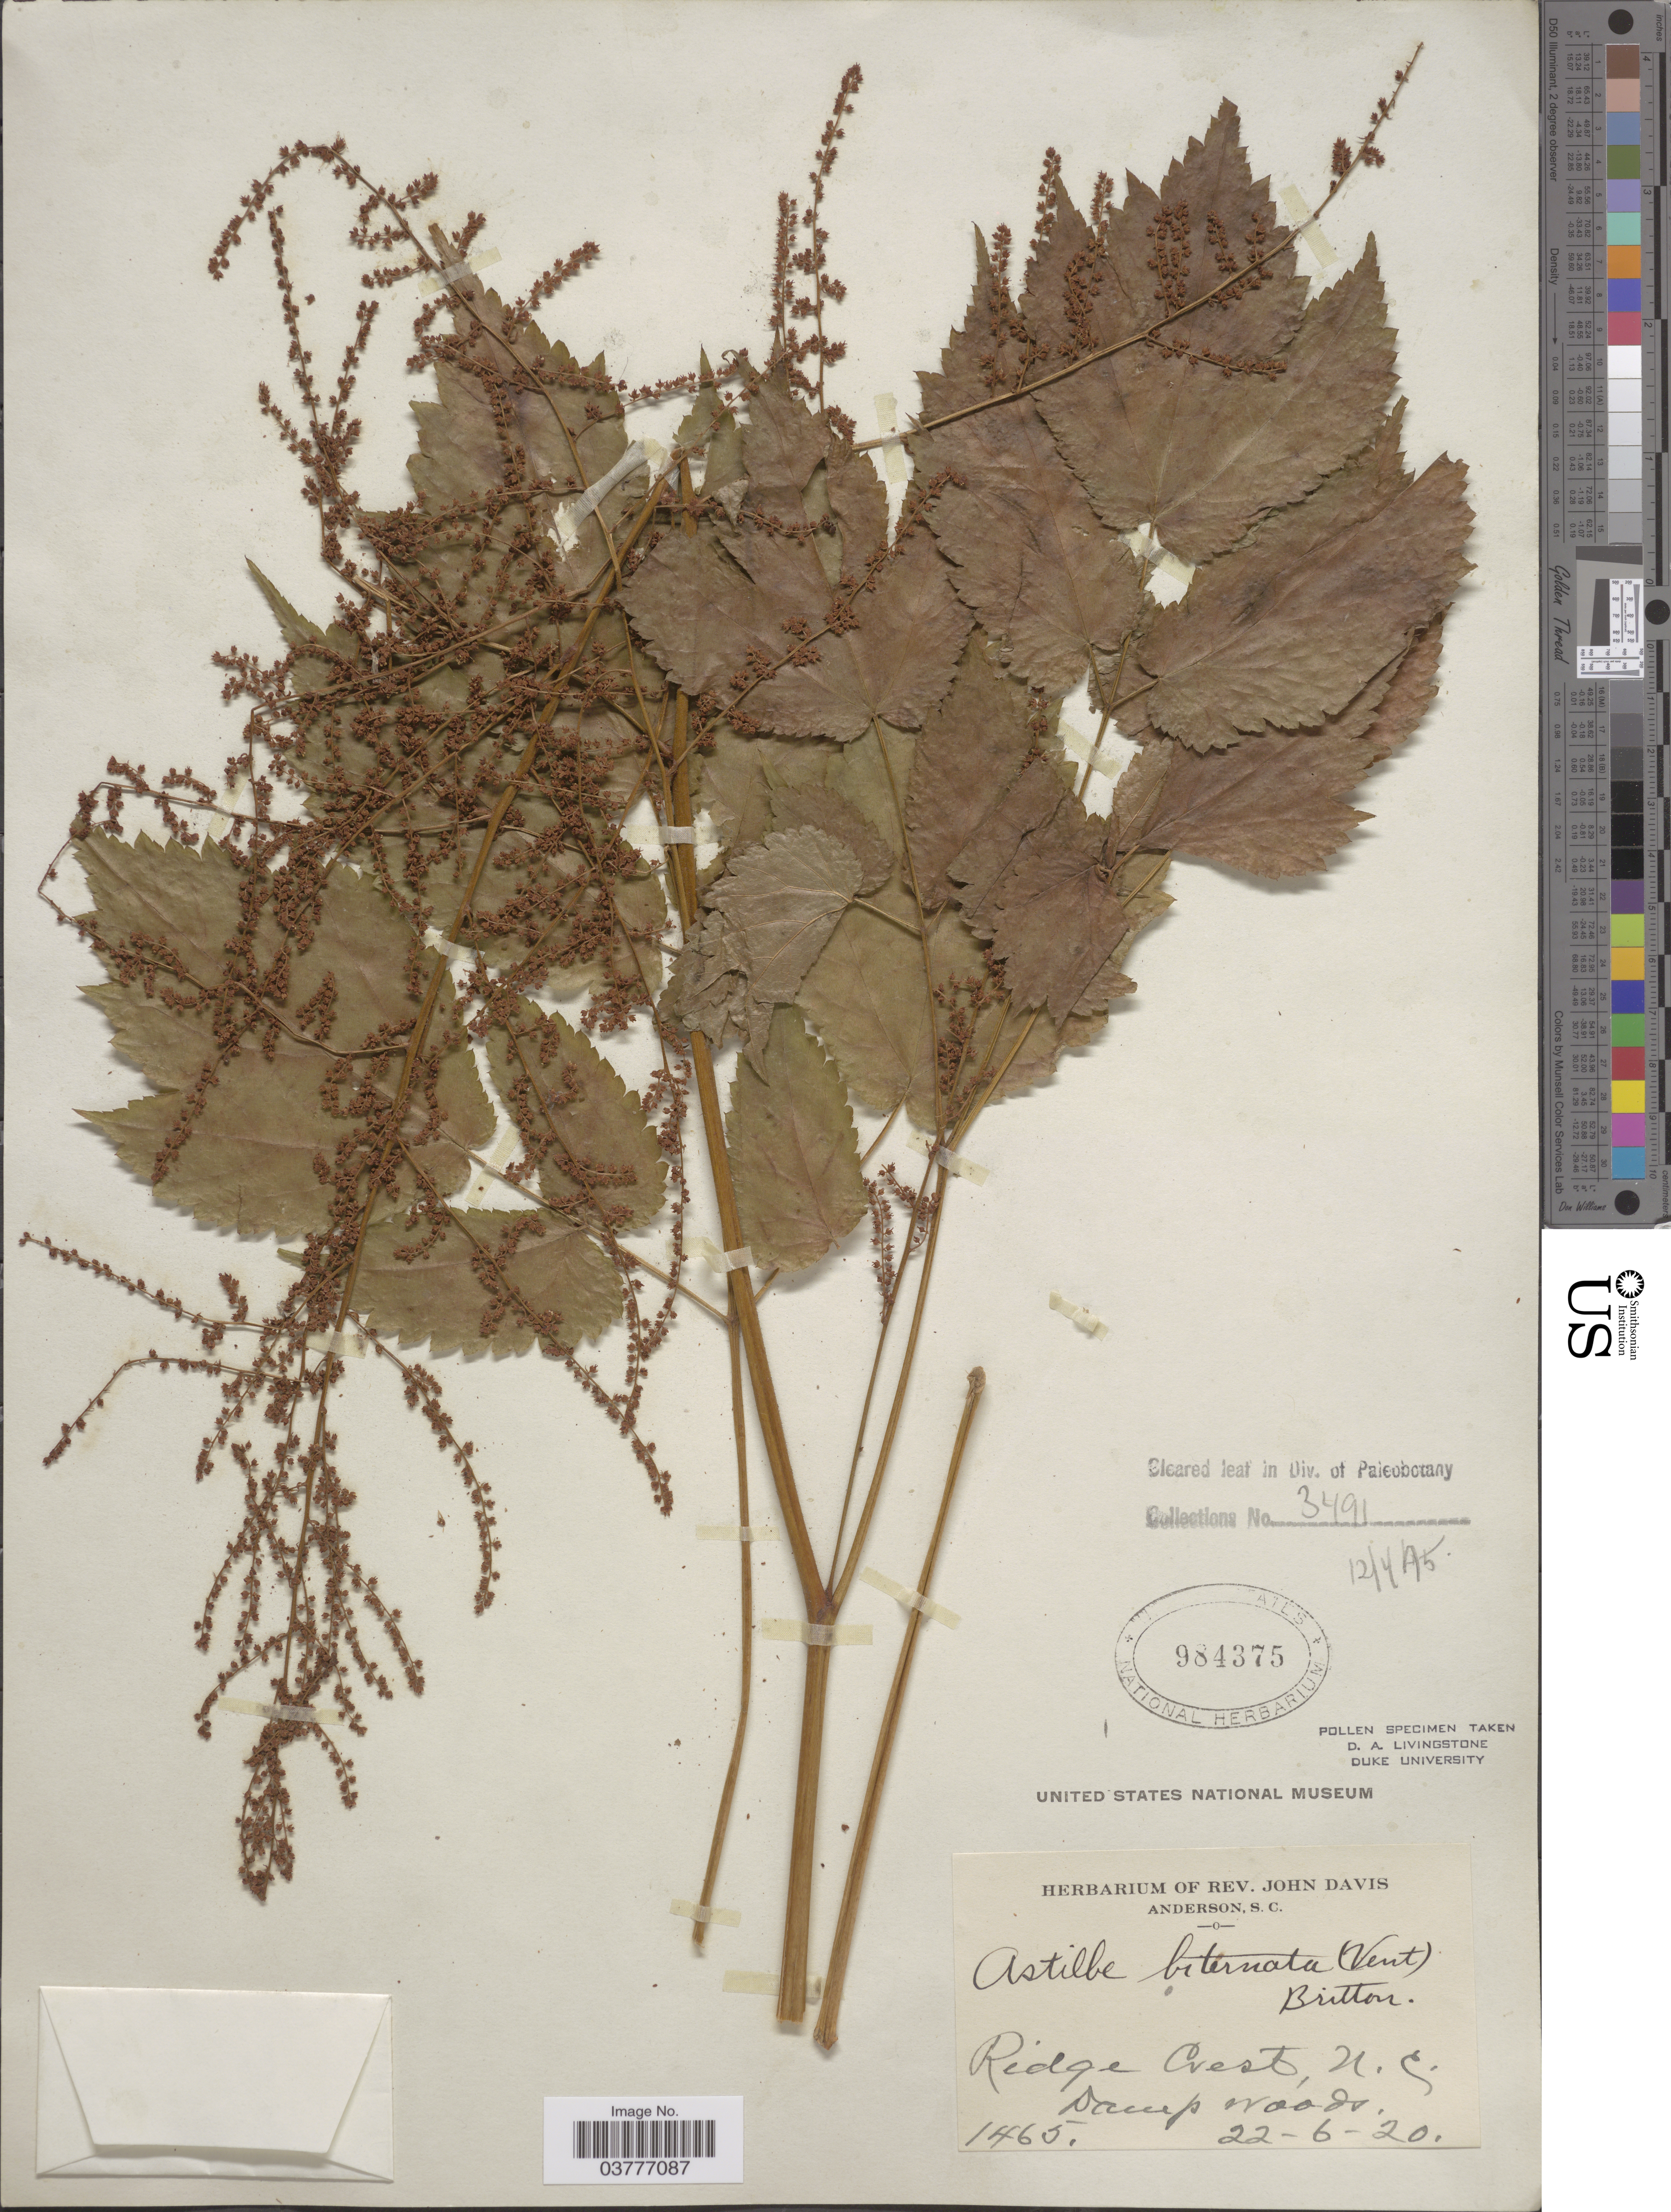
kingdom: Plantae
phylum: Tracheophyta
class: Magnoliopsida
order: Saxifragales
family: Saxifragaceae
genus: Astilbe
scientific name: Astilbe biternata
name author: (Vent.) Britton ex Kearney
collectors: ex herb. Rev. John Davis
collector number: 1465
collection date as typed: Transcribed d/m/y: 22/6/20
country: United States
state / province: North Carolina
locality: Ridge Crest.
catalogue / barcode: US 984375